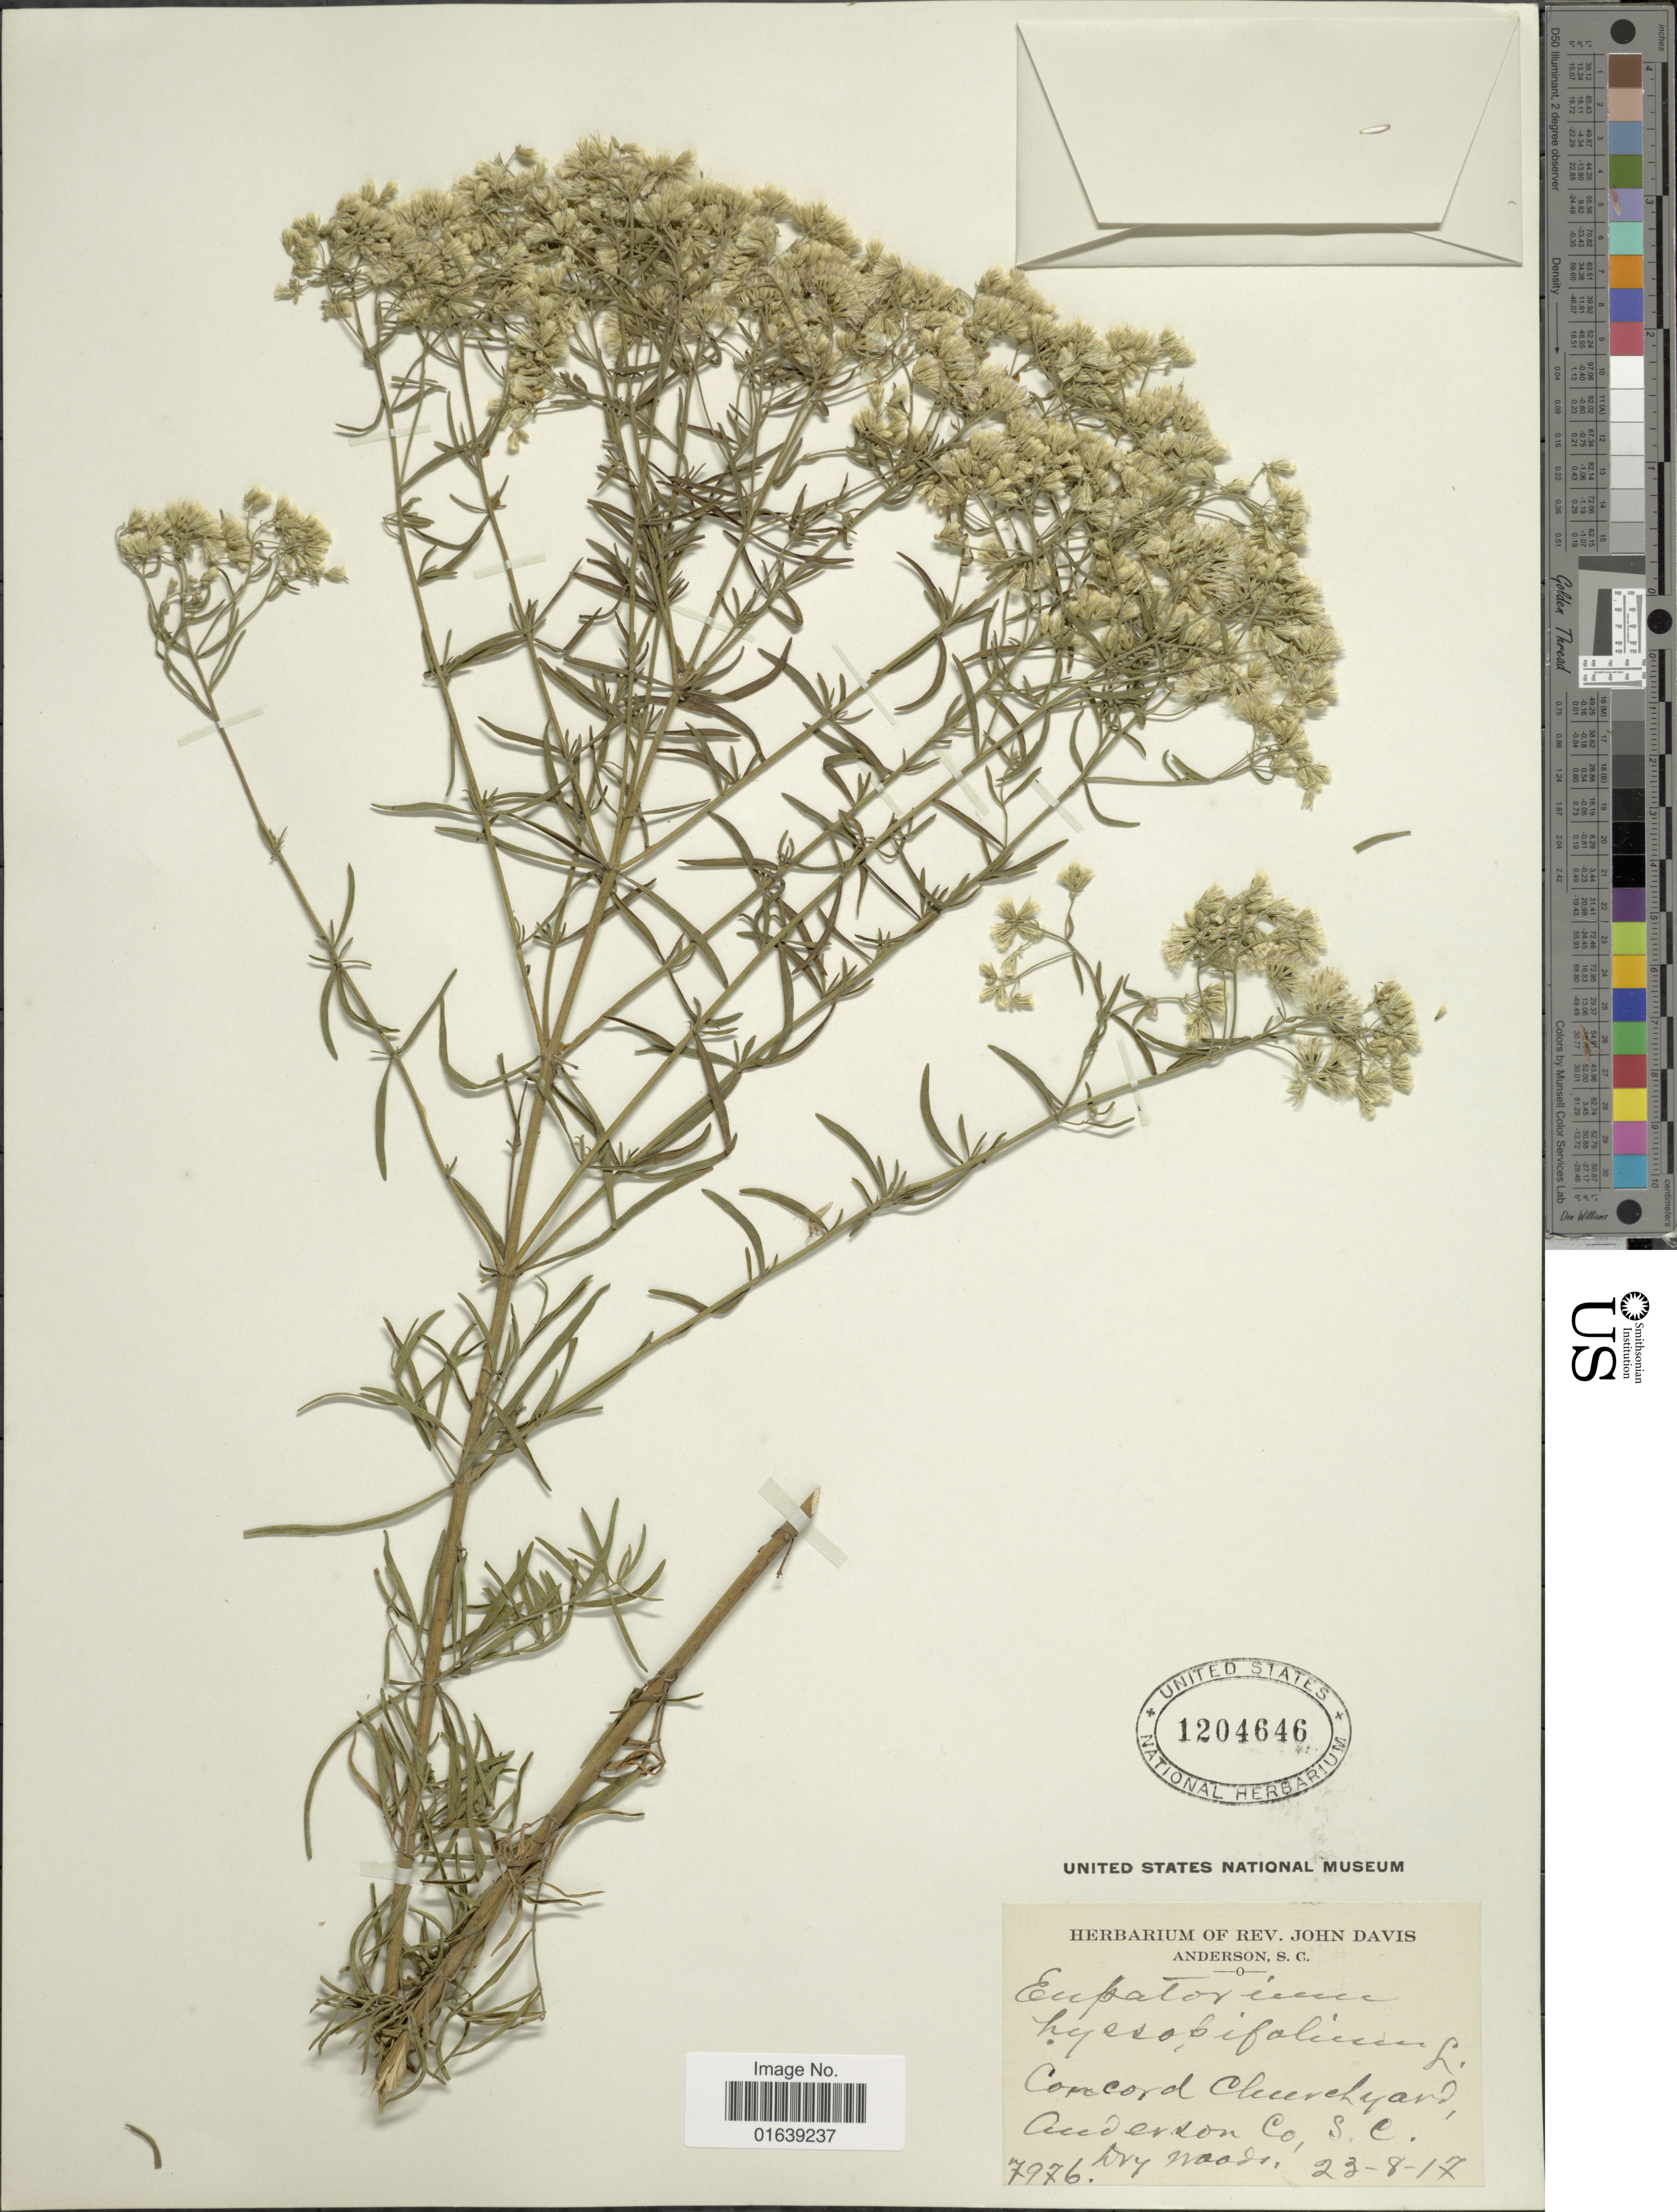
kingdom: Plantae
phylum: Tracheophyta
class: Magnoliopsida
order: Asterales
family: Asteraceae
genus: Eupatorium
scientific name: Eupatorium hyssopifolium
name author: L.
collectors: ex herb. Rev. John Davis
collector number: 7976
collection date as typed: Transcribed d/m/y: 23/8/17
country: United States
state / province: South Carolina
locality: Concord Churchyard. Anderson Co. Dry woods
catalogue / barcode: US 1204646